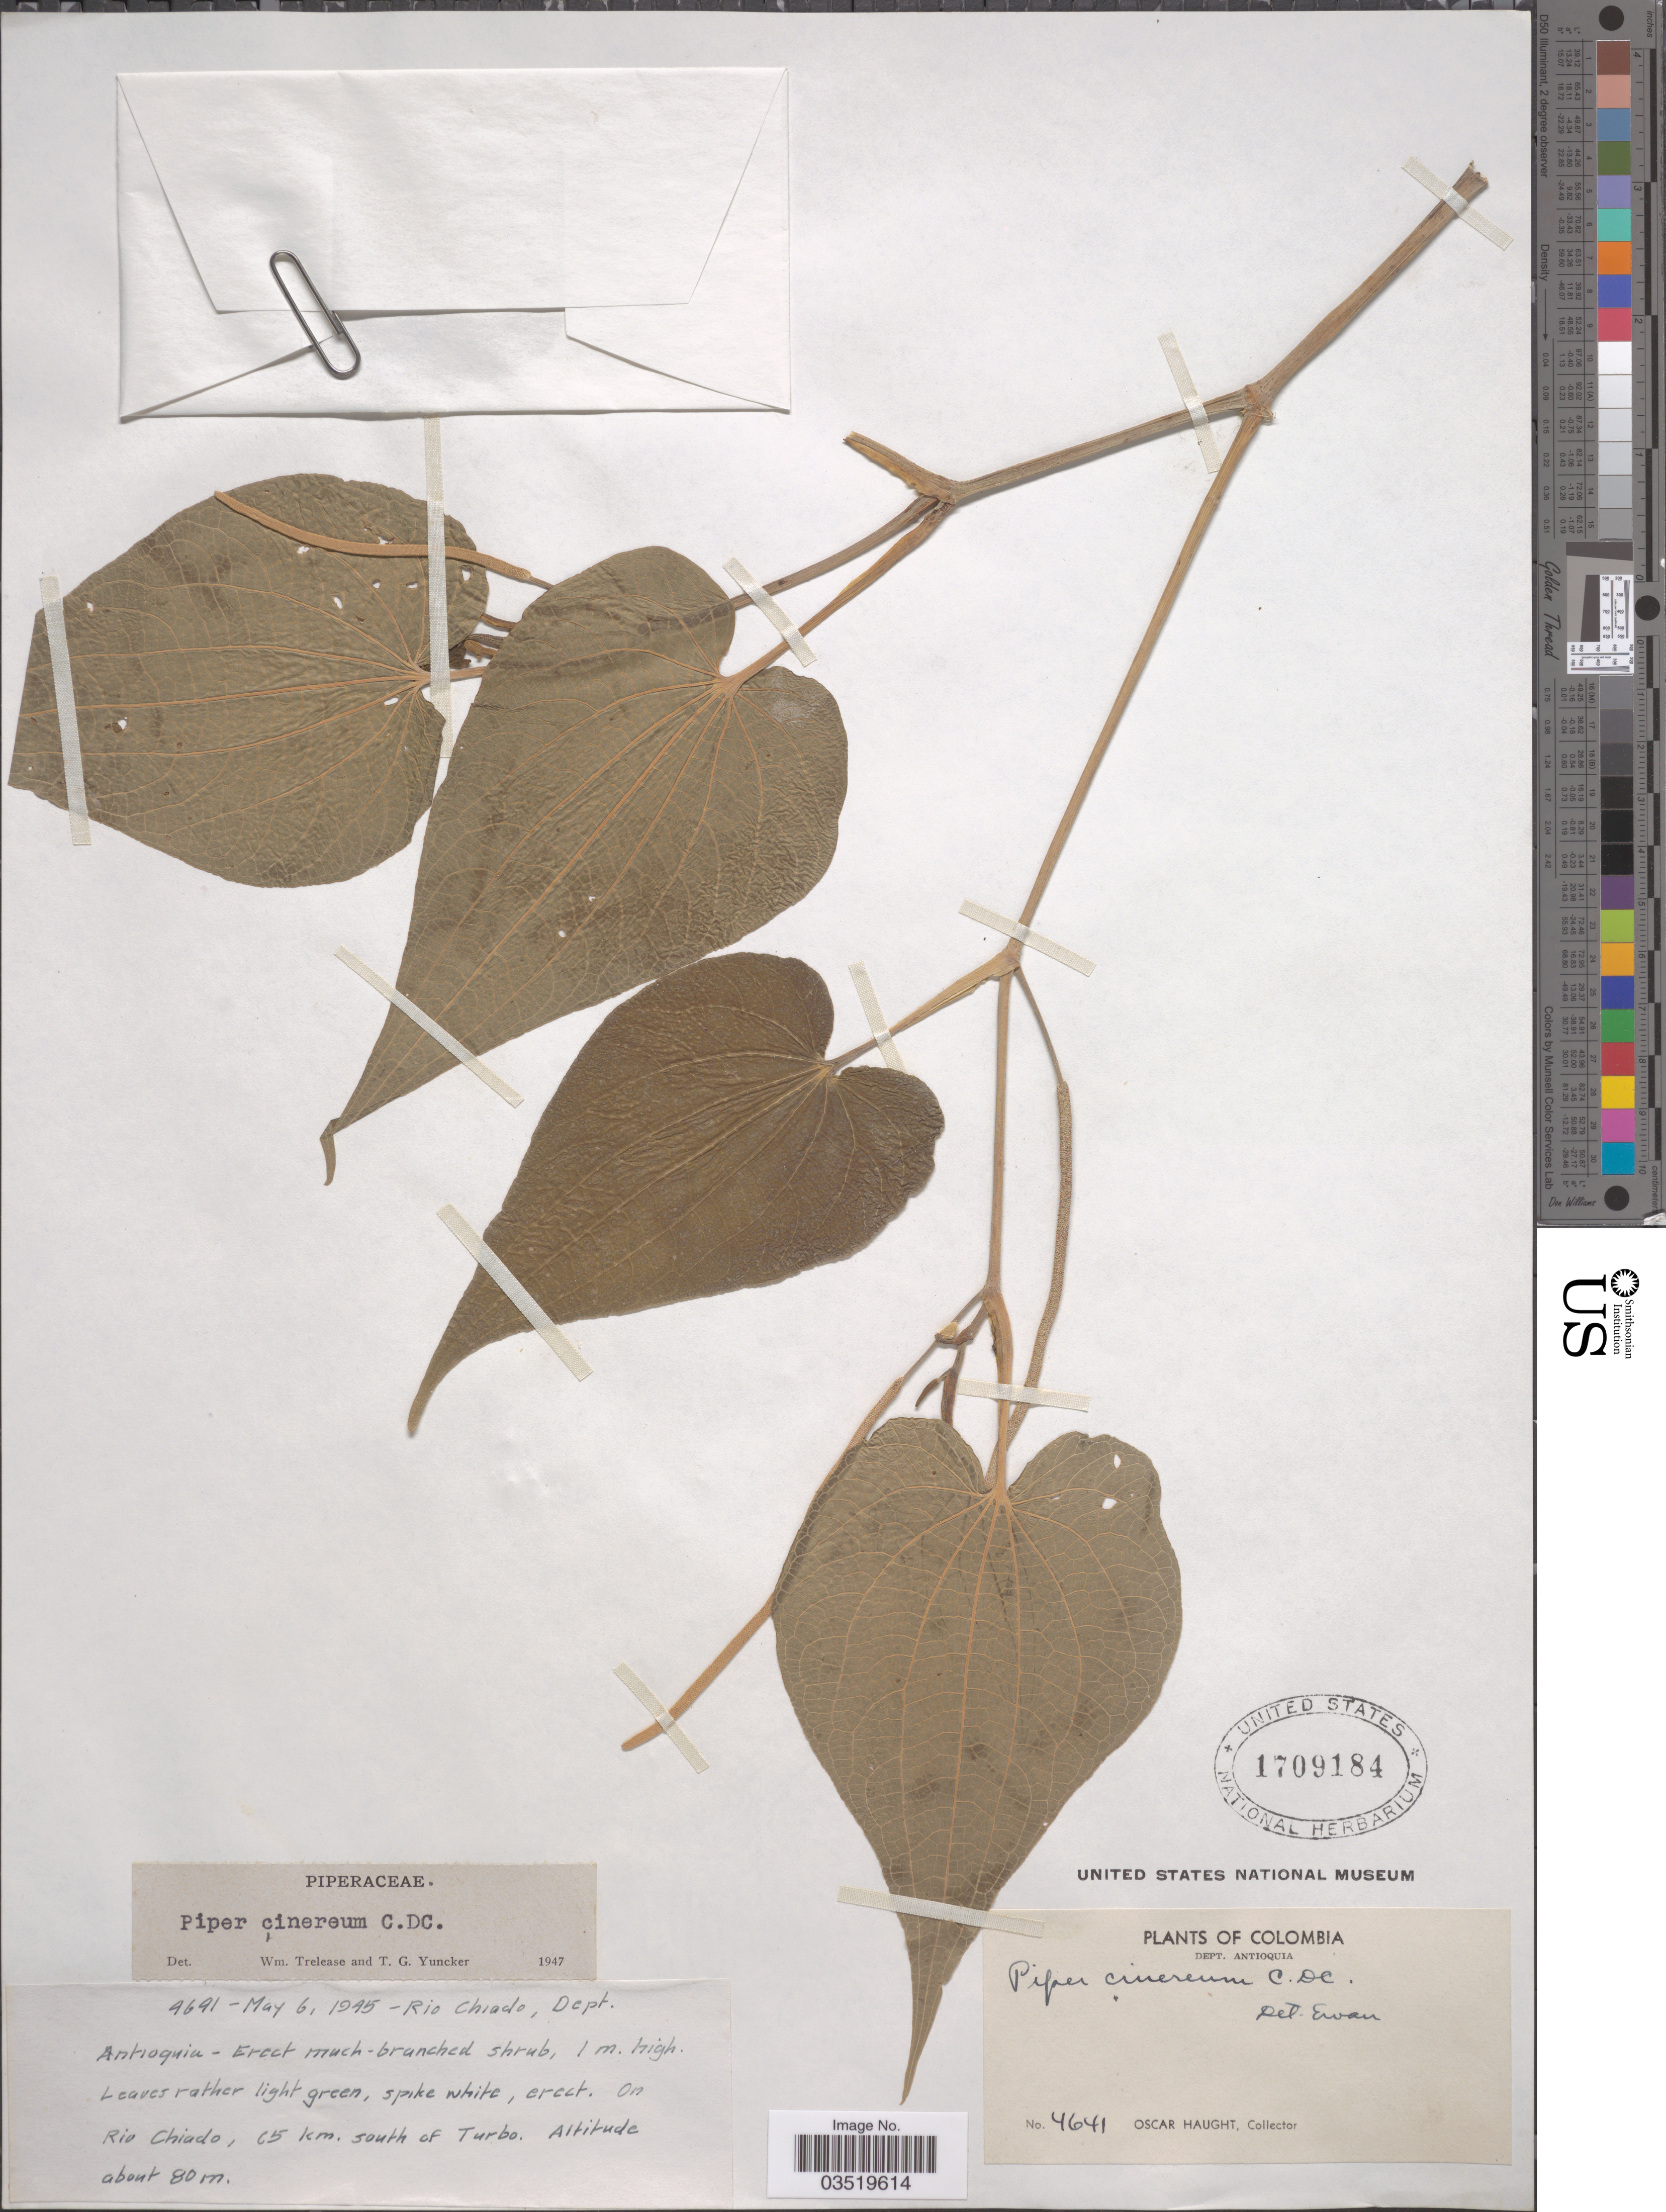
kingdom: Plantae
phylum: Tracheophyta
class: Magnoliopsida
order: Piperales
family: Piperaceae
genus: Piper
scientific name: Piper cinereum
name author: C. DC.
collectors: O. L. Haught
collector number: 4641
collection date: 1945-05-06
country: Colombia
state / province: Antioquia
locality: Dept. Antioquia. Rio Chiado, Dept. Antioquia. On Rio Chiado, 65 km. south of Turbo.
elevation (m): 80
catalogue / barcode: US 1709184